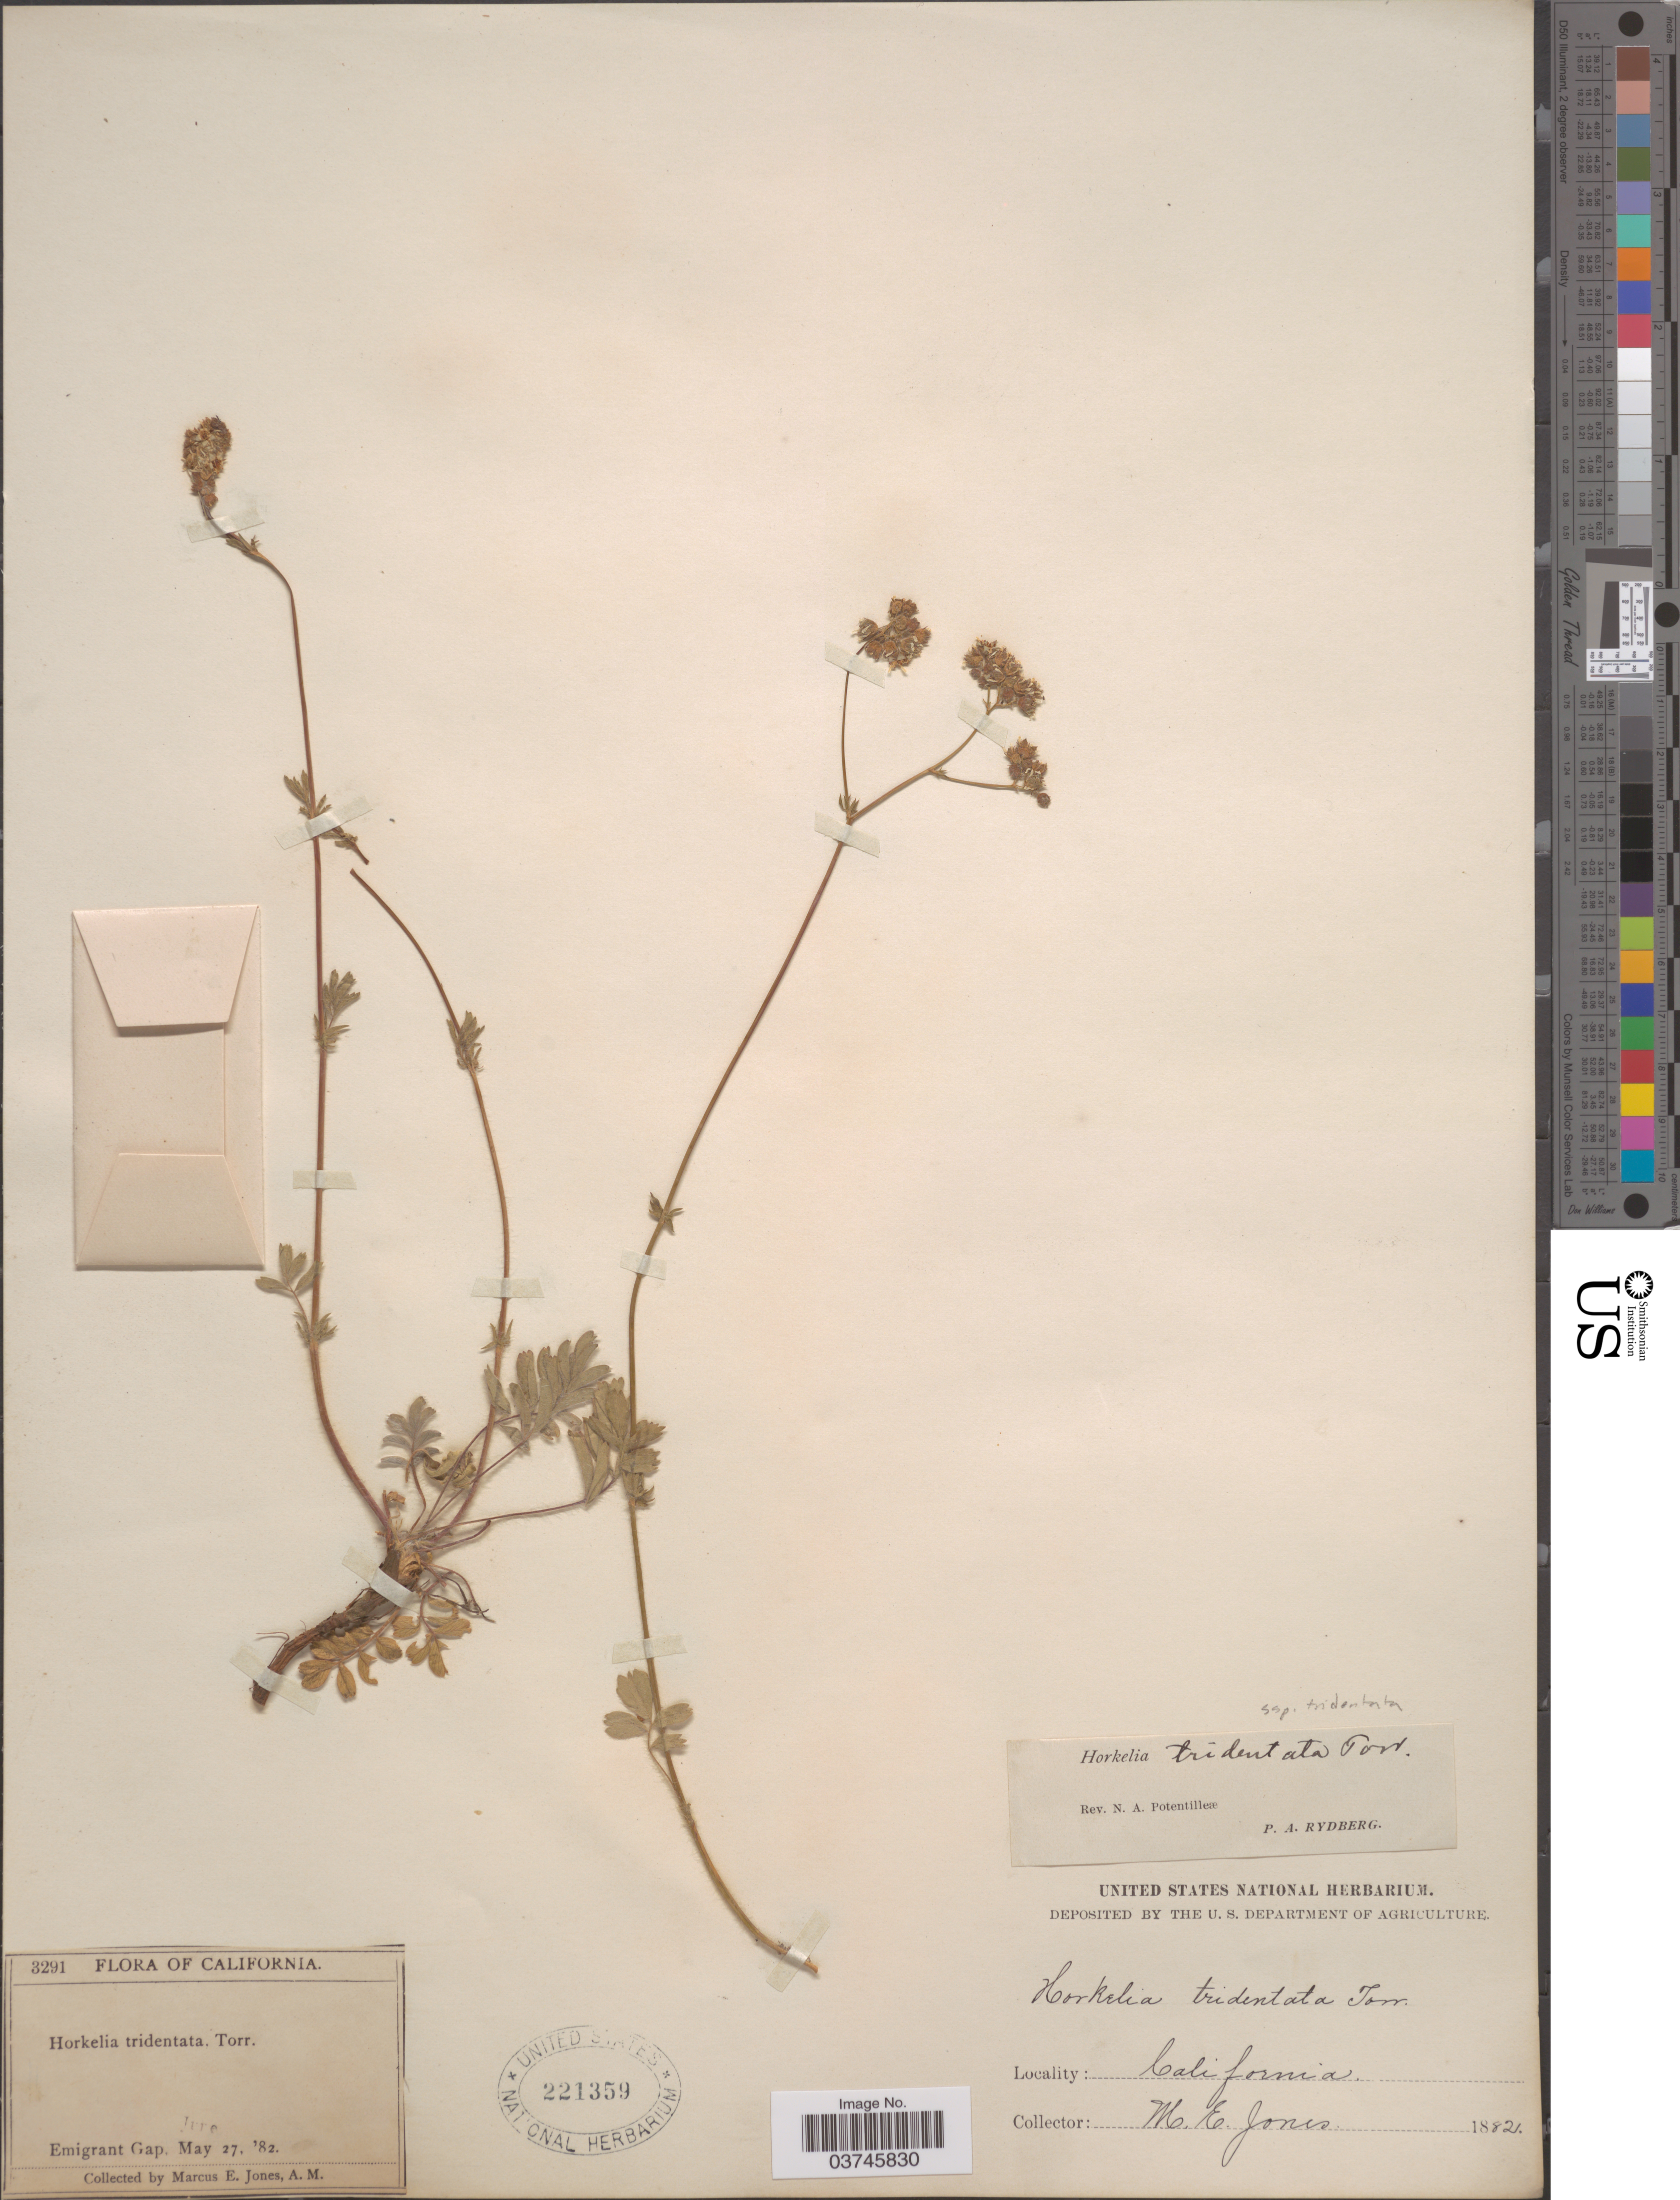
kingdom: Plantae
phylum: Tracheophyta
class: Magnoliopsida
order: Rosales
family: Rosaceae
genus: Potentilla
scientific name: Potentilla tilingii var. tilingii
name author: (Regel) Greene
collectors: M. E. Jones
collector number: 3291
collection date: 1882-05-27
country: United States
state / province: California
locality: Emigrant Gap.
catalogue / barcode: US 221359